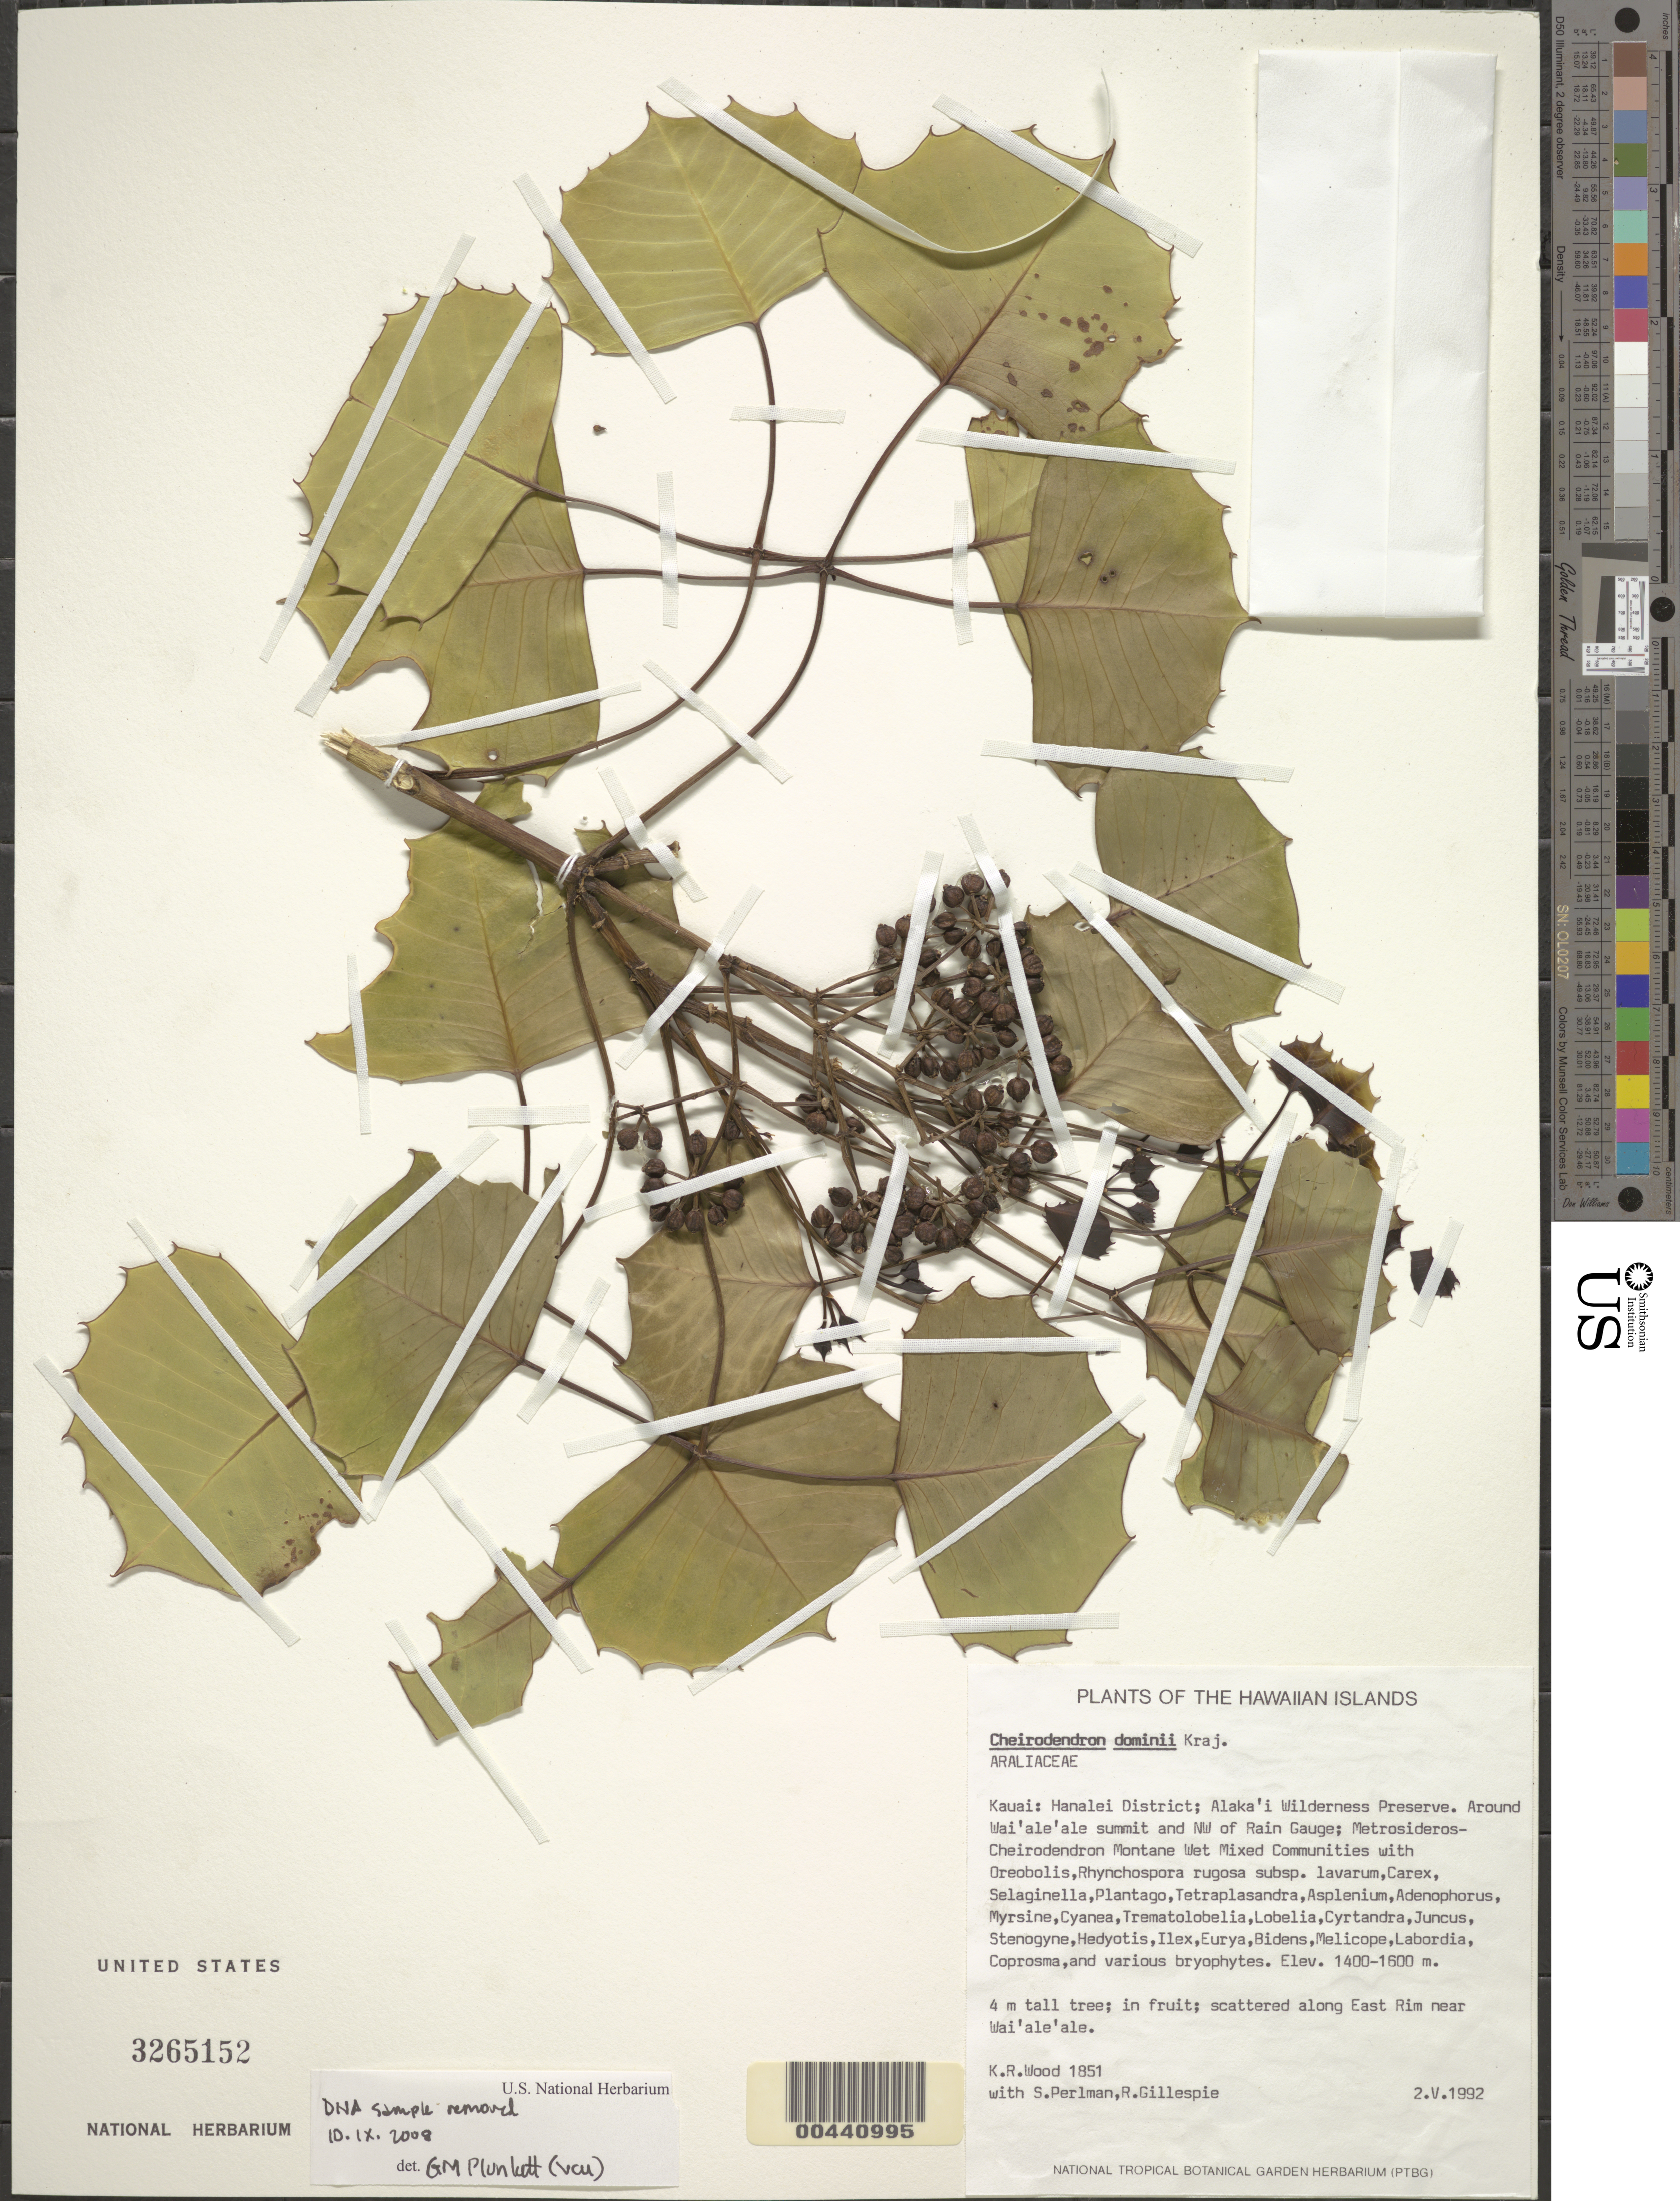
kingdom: Plantae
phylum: Tracheophyta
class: Magnoliopsida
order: Apiales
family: Araliaceae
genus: Cheirodendron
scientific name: Cheirodendron dominii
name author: Krajina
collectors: K. R. Wood, S. P. Perlman & R. Gillespie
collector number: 1851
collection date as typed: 2 May 1992 or 5 Feb 1992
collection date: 1992-02-05 or 1992-05-02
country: United States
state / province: Hawaii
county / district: Kauai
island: Kaua'i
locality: Hanalei District; Alaka'i Wilderness Preserve. Around Wai'ale'ale summit and NW of Rain Gauge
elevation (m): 1400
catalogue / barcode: US 3265152